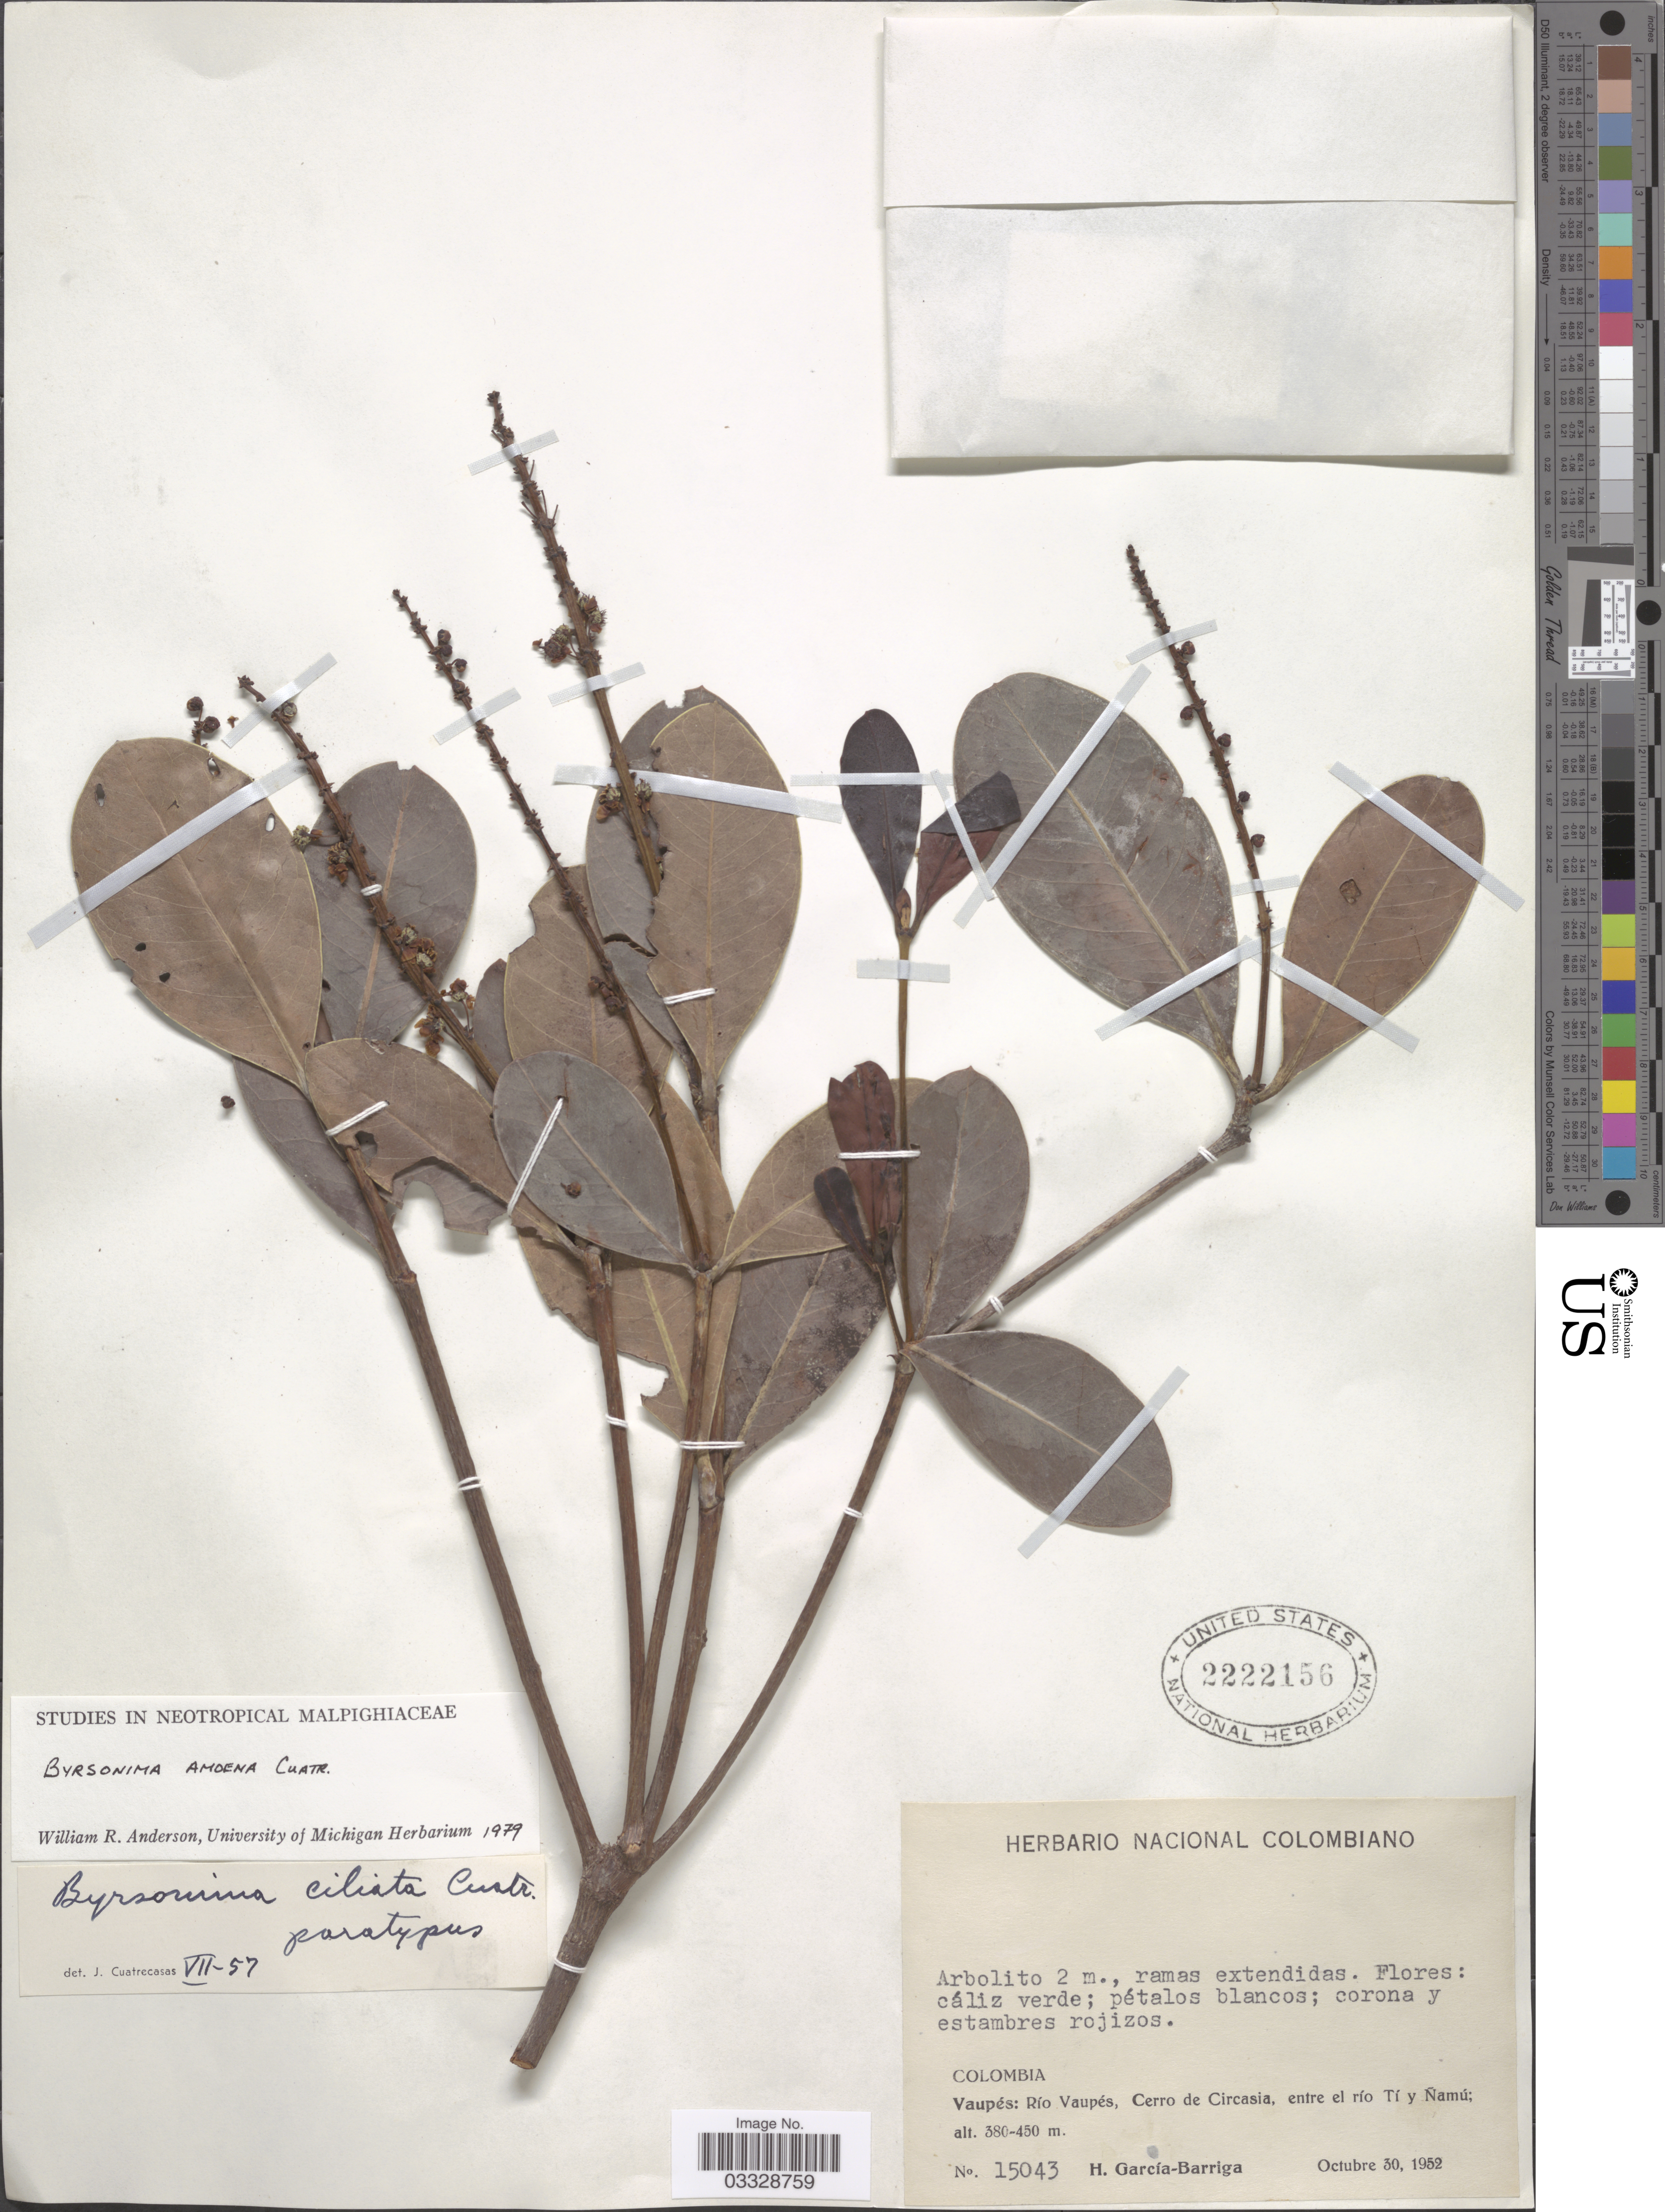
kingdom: Plantae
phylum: Tracheophyta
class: Magnoliopsida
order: Malpighiales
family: Malpighiaceae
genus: Byrsonima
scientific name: Byrsonima amoena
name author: Cuatrec.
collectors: H. García Barriga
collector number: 15043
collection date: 1952-10-30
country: Colombia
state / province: Vaupés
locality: Río Vaupés, Cerro de Circasia, entre el río Tí y Ñamú.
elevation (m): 380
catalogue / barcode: US 2222156